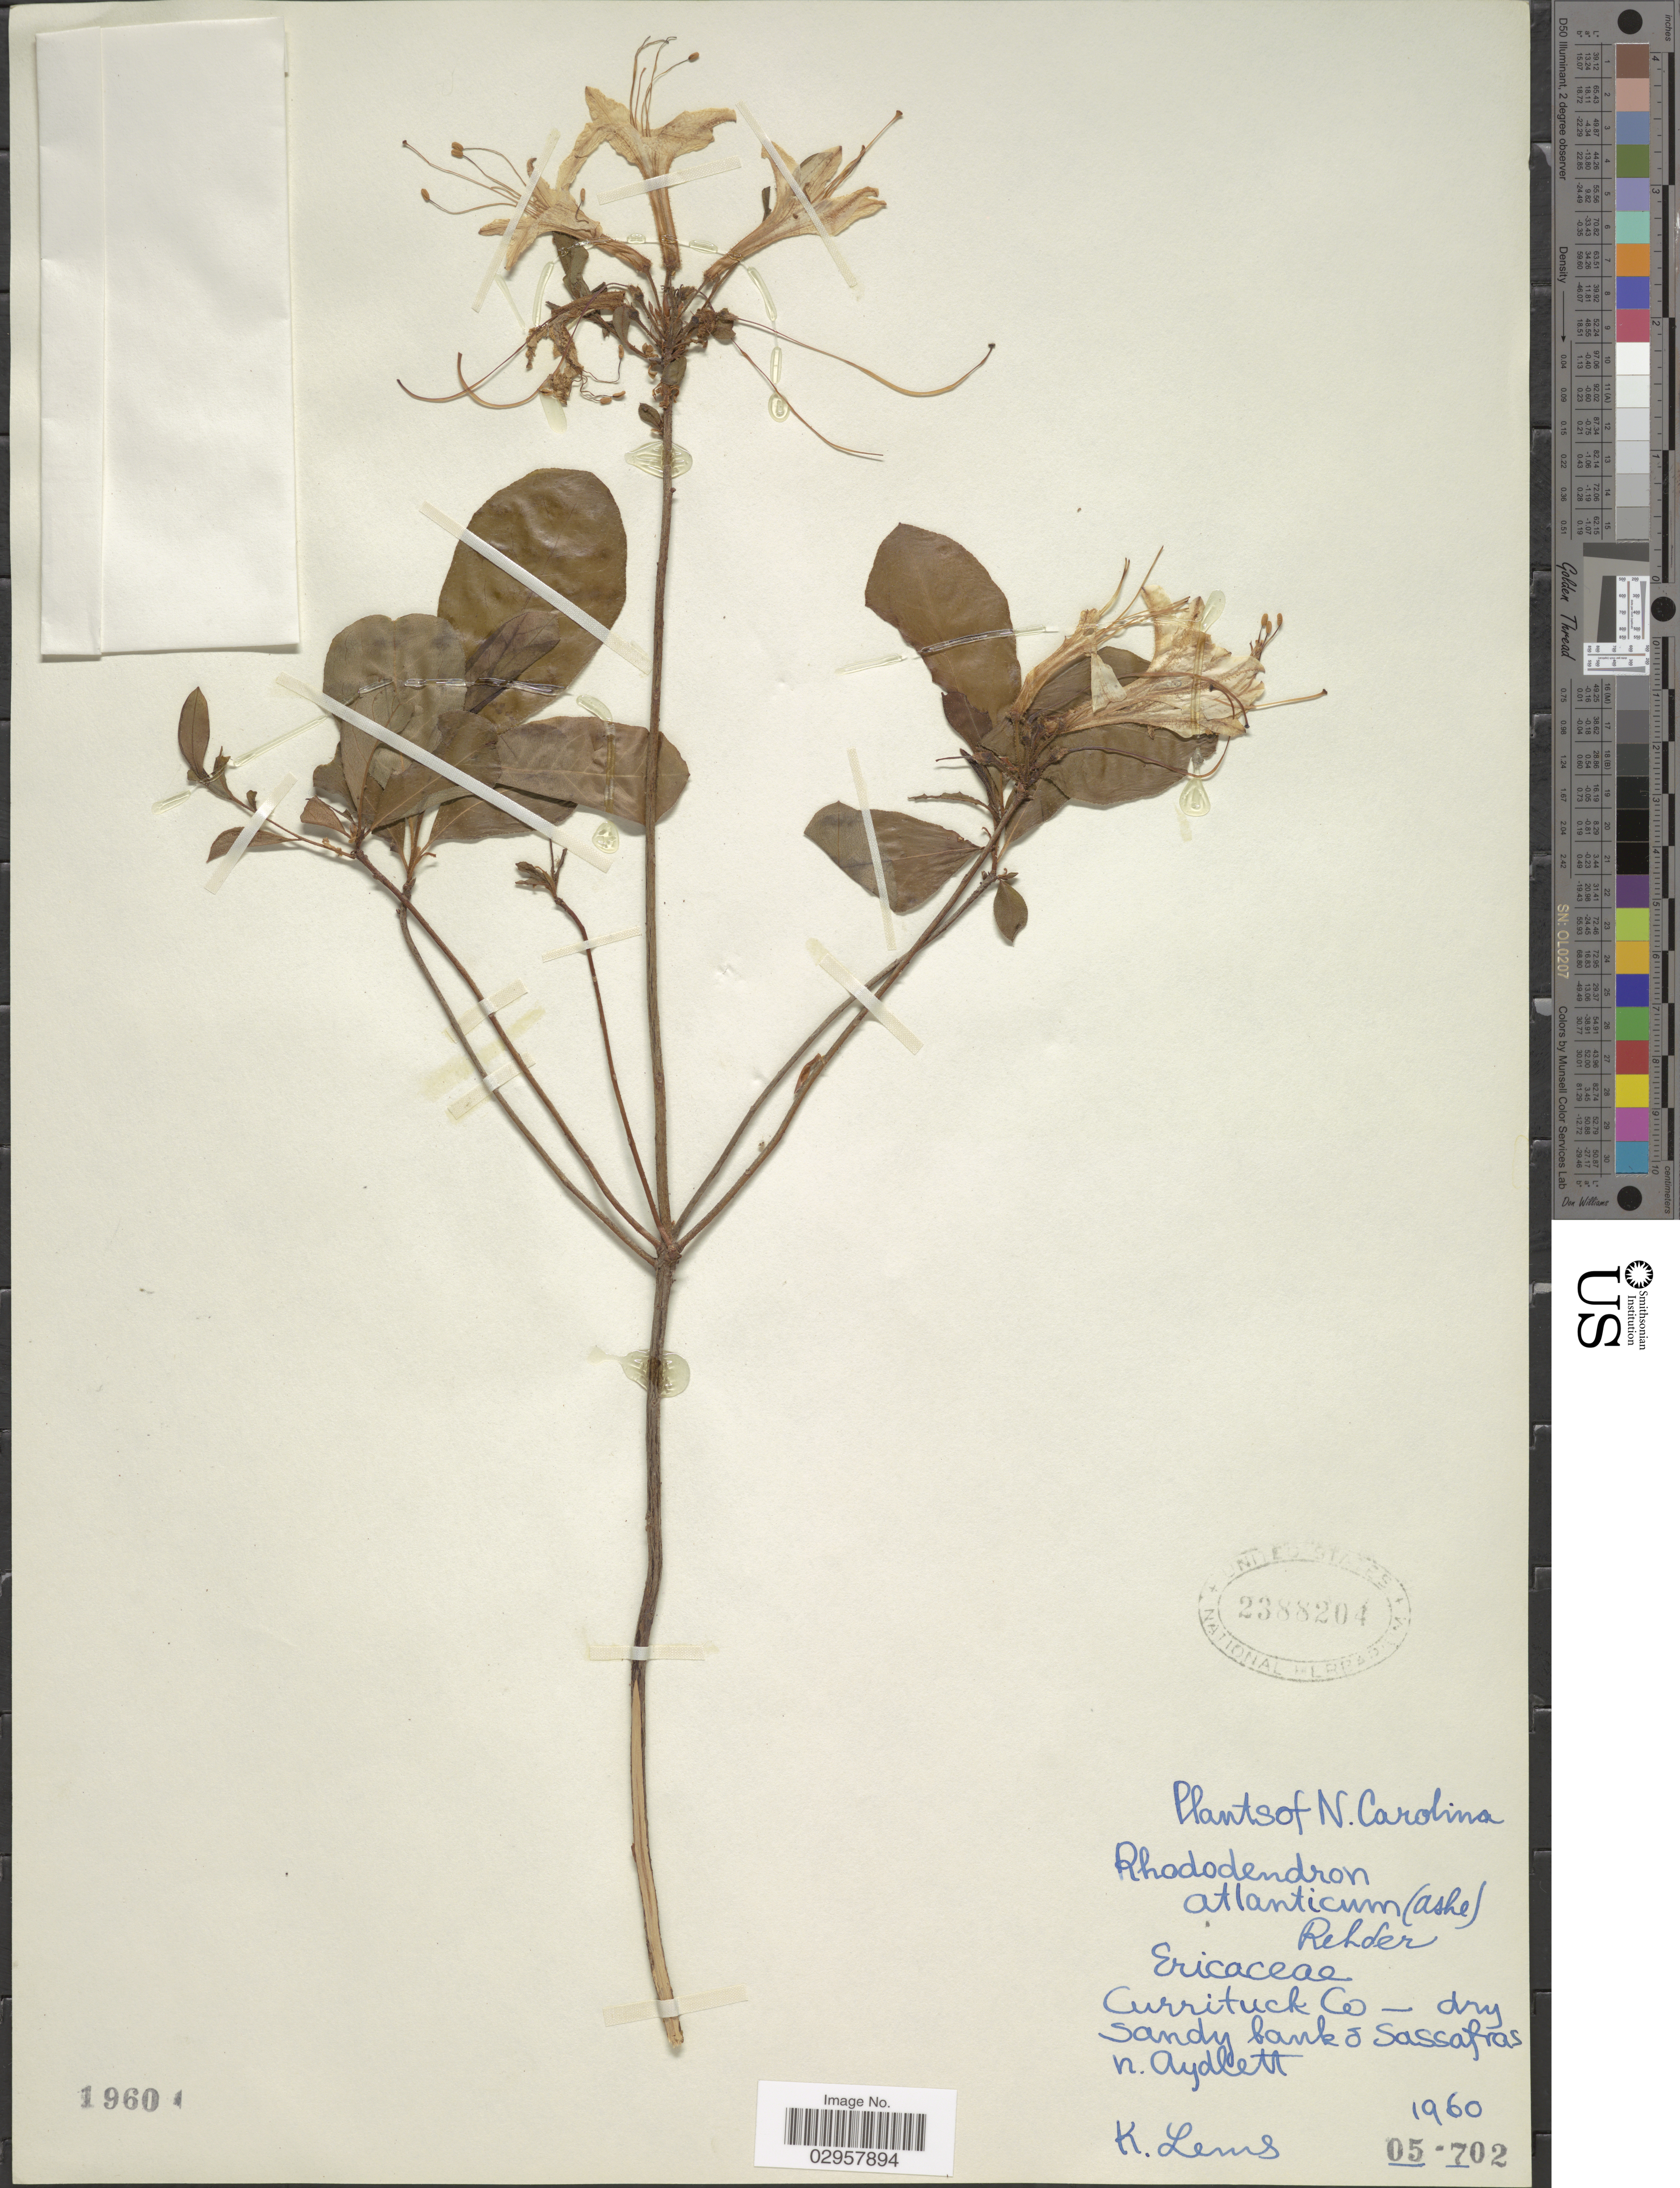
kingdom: Plantae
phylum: Tracheophyta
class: Magnoliopsida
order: Ericales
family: Ericaceae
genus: Rhododendron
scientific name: Rhododendron atlanticum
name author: (Ashe) Rehder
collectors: K. Lems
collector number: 05-702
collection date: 1960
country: United States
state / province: North Carolina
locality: Currituck Co - dry sandy & Sassafras N. Aydlett.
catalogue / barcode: US 2388204